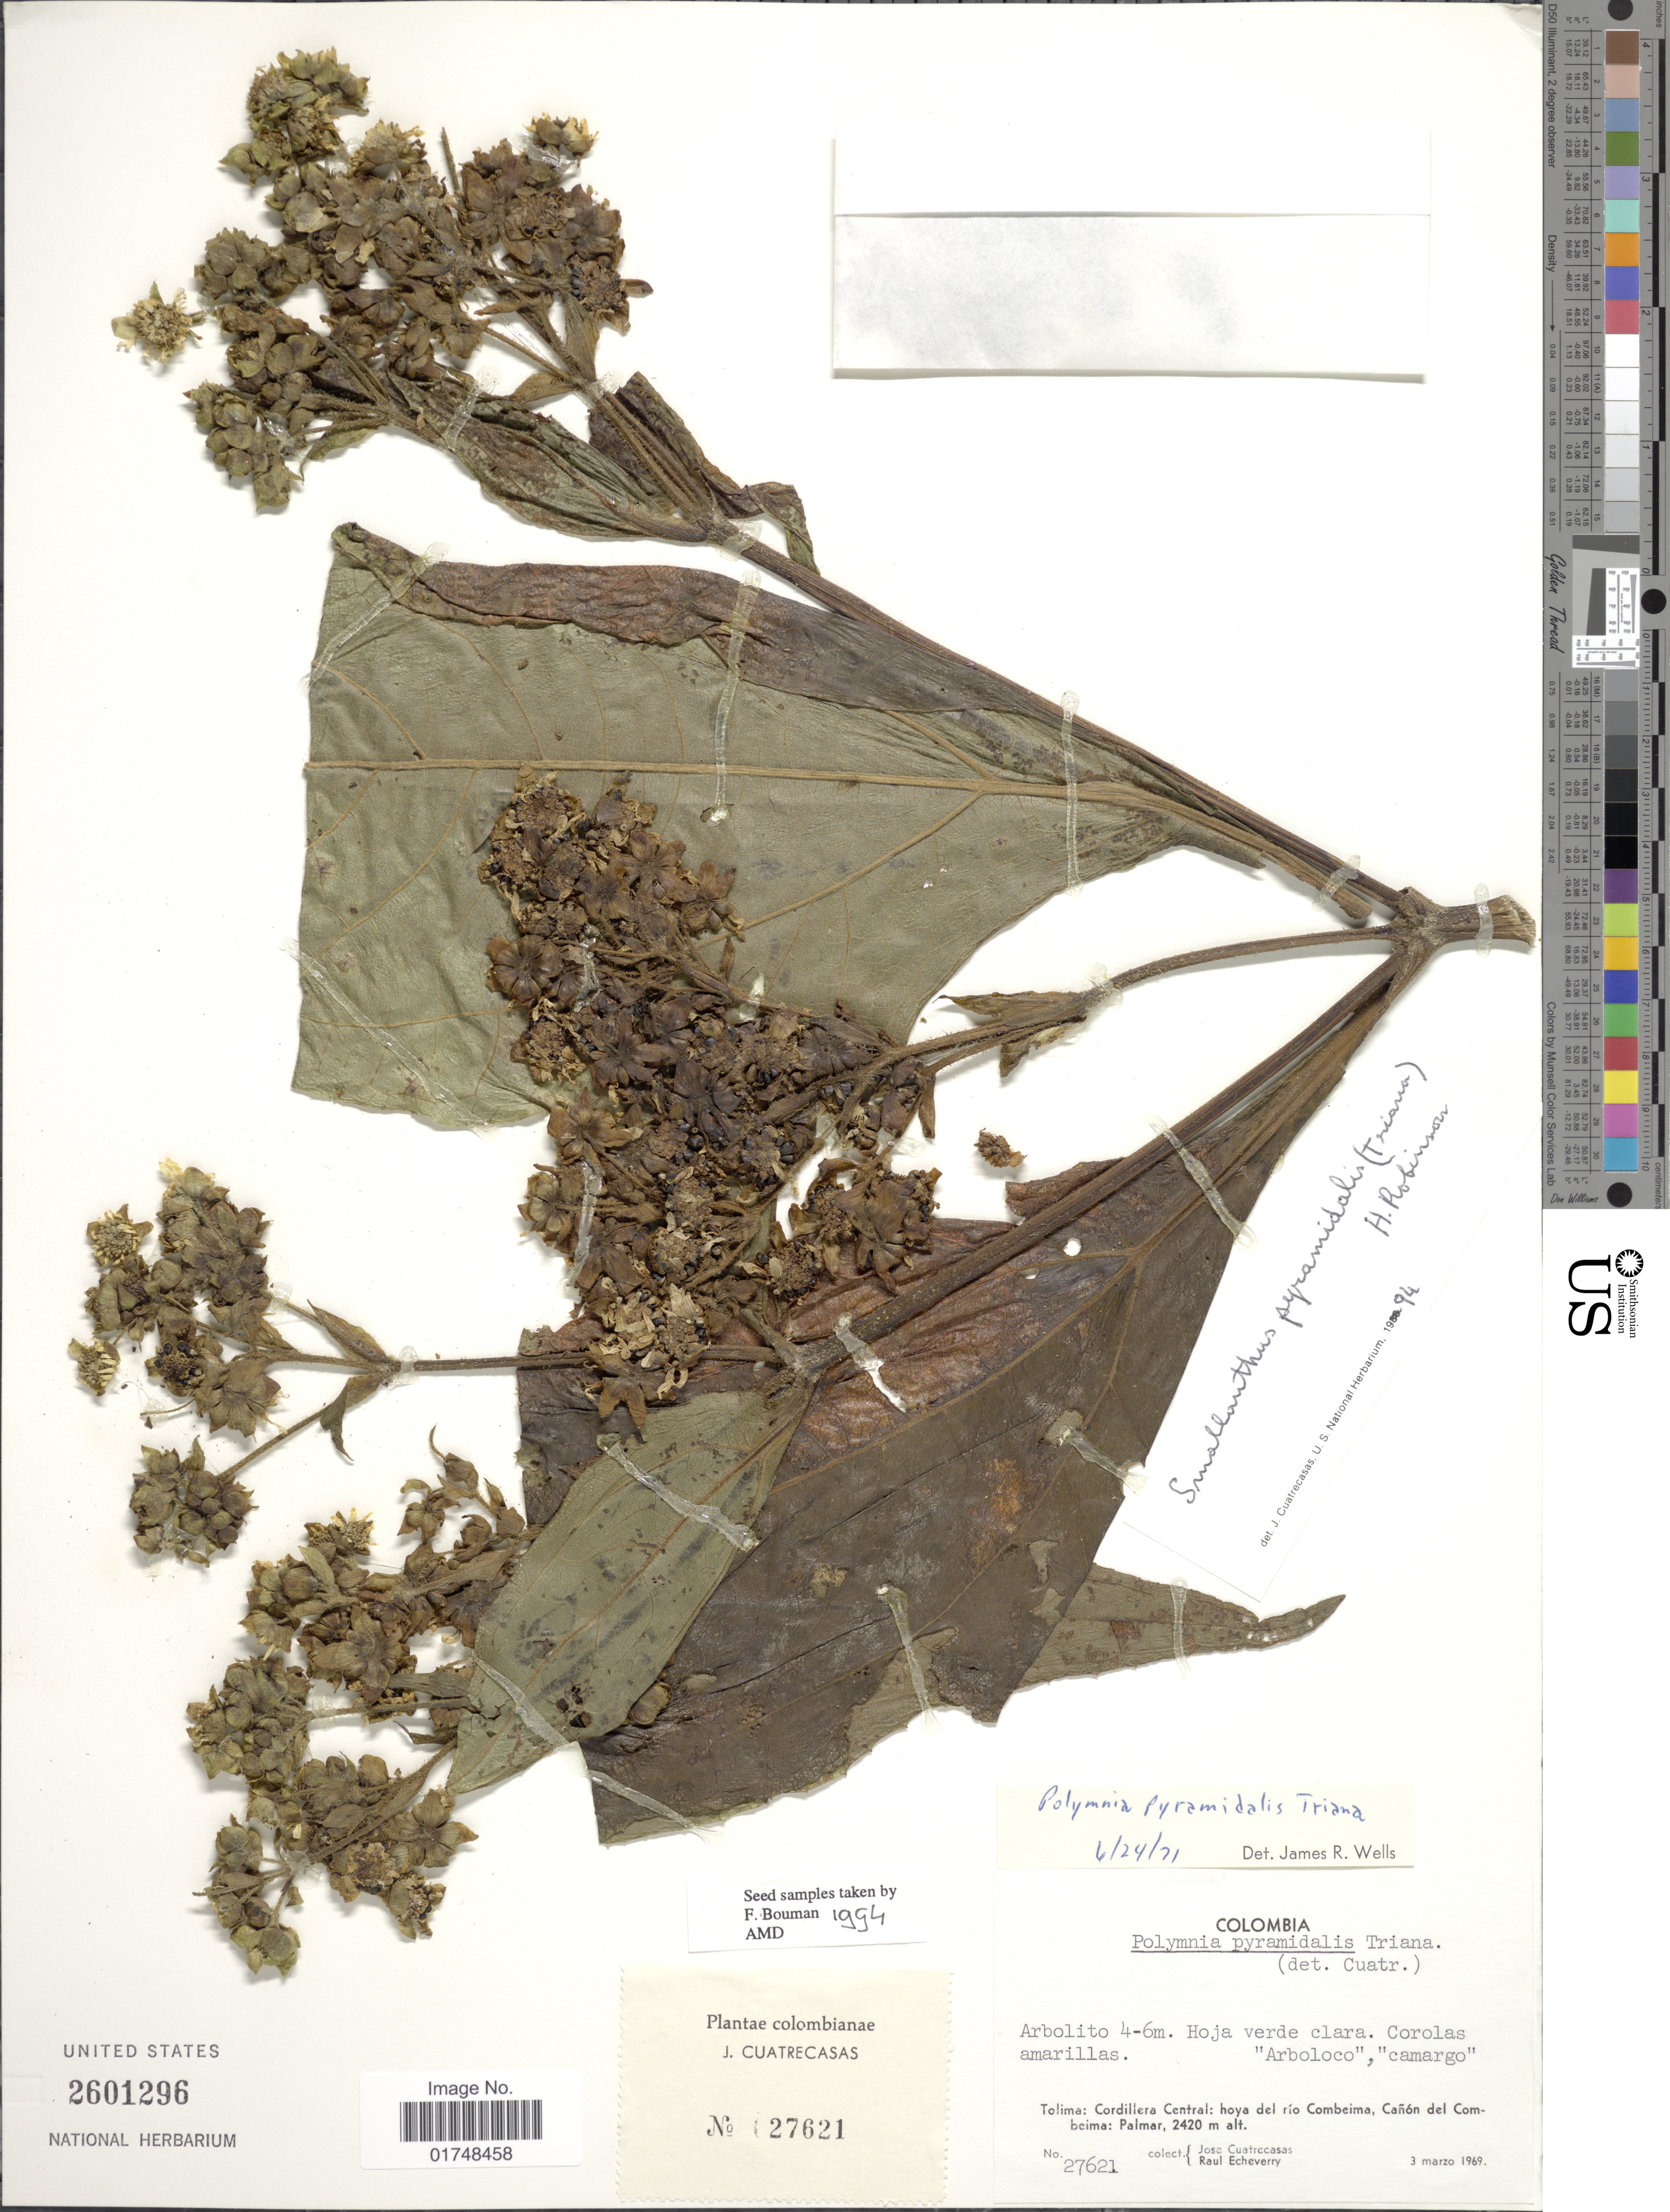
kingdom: Plantae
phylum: Tracheophyta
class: Magnoliopsida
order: Asterales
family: Asteraceae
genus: Smallanthus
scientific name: Smallanthus pyramidalis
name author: (Triana) H. Rob.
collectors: J. Cuatrecasas & R. Echeverry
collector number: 27621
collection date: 1969-03-03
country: Colombia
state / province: Tolima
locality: Cordillera Central, hoya del rio Combeima, Canon del Combeima, Palmar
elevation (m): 2420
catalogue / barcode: US 2601296